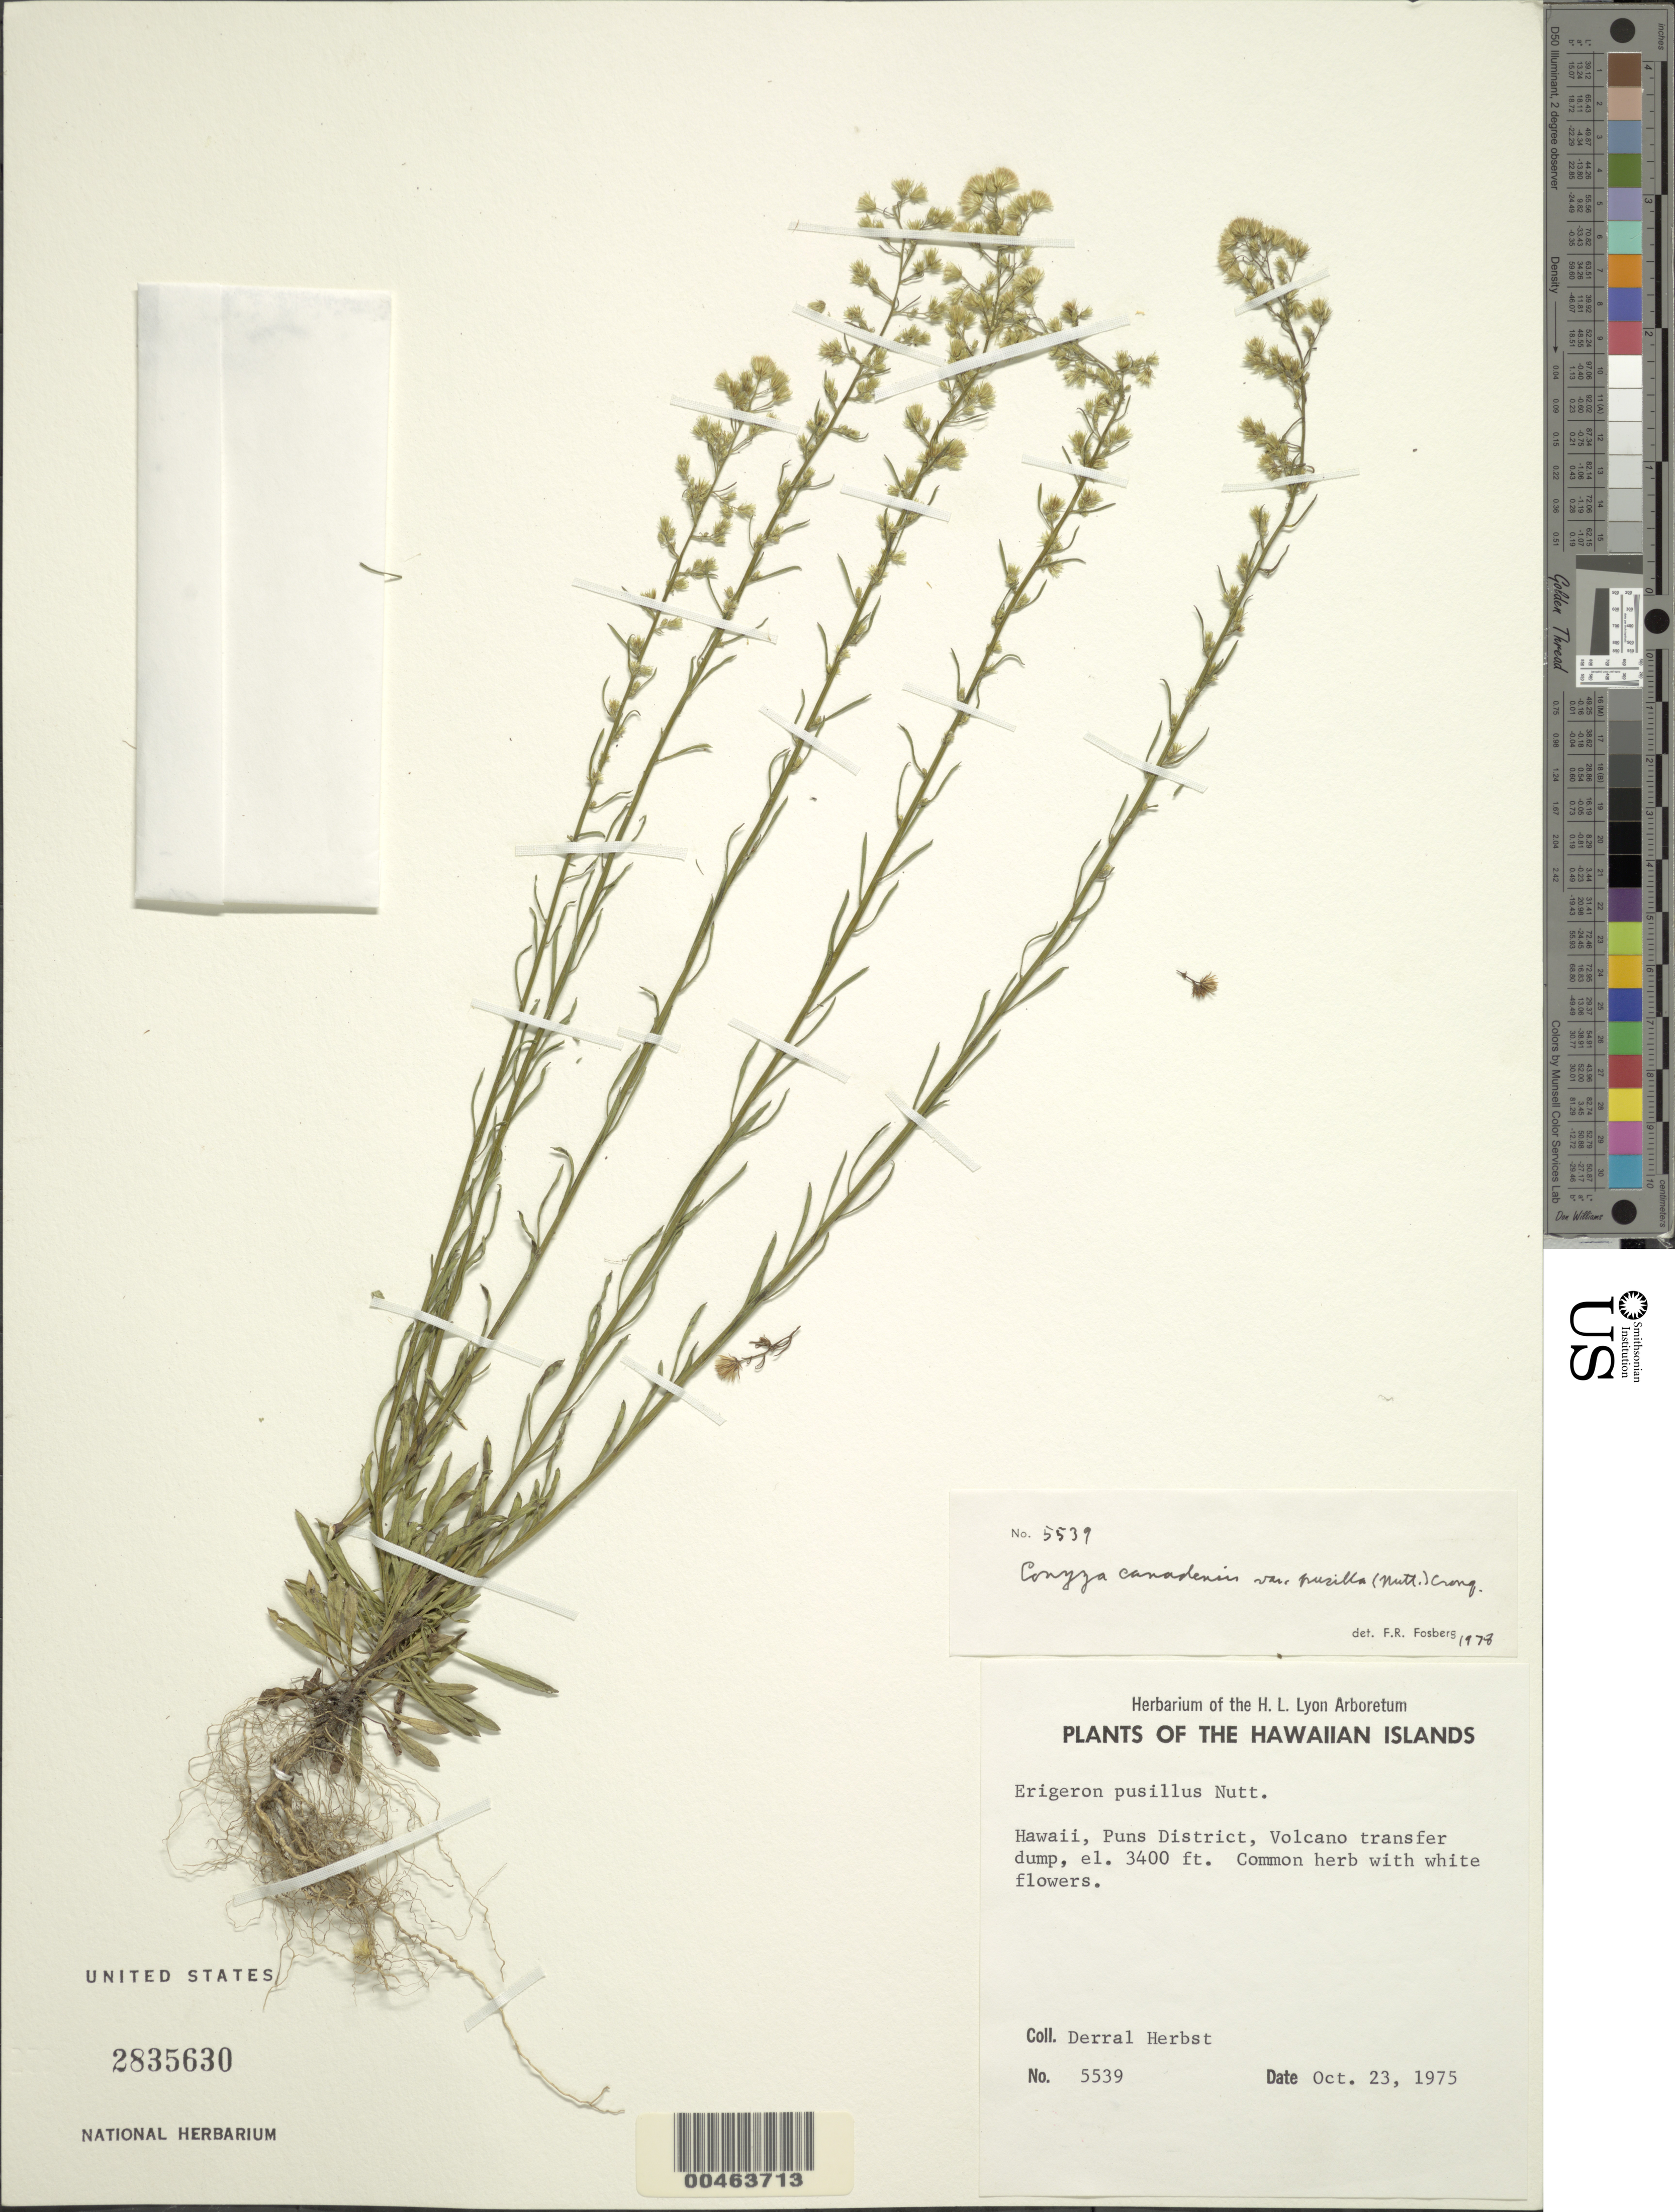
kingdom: Plantae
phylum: Tracheophyta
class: Magnoliopsida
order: Asterales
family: Asteraceae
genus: Erigeron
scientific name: Erigeron canadensis var. pusillus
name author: (Nutt.) Bolvin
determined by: Wagner, W. L., (BOT), Smithsonian Institution - National Museum of Natural History (UNITED STATES)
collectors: D. R. Herbst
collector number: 5539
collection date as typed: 23 Oct 1975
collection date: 1975-10-23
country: United States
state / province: Hawaii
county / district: Hawaii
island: Hawaii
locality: Puna District, land of Olaa, Volcano transfer dump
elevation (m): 1036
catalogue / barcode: US 2835630